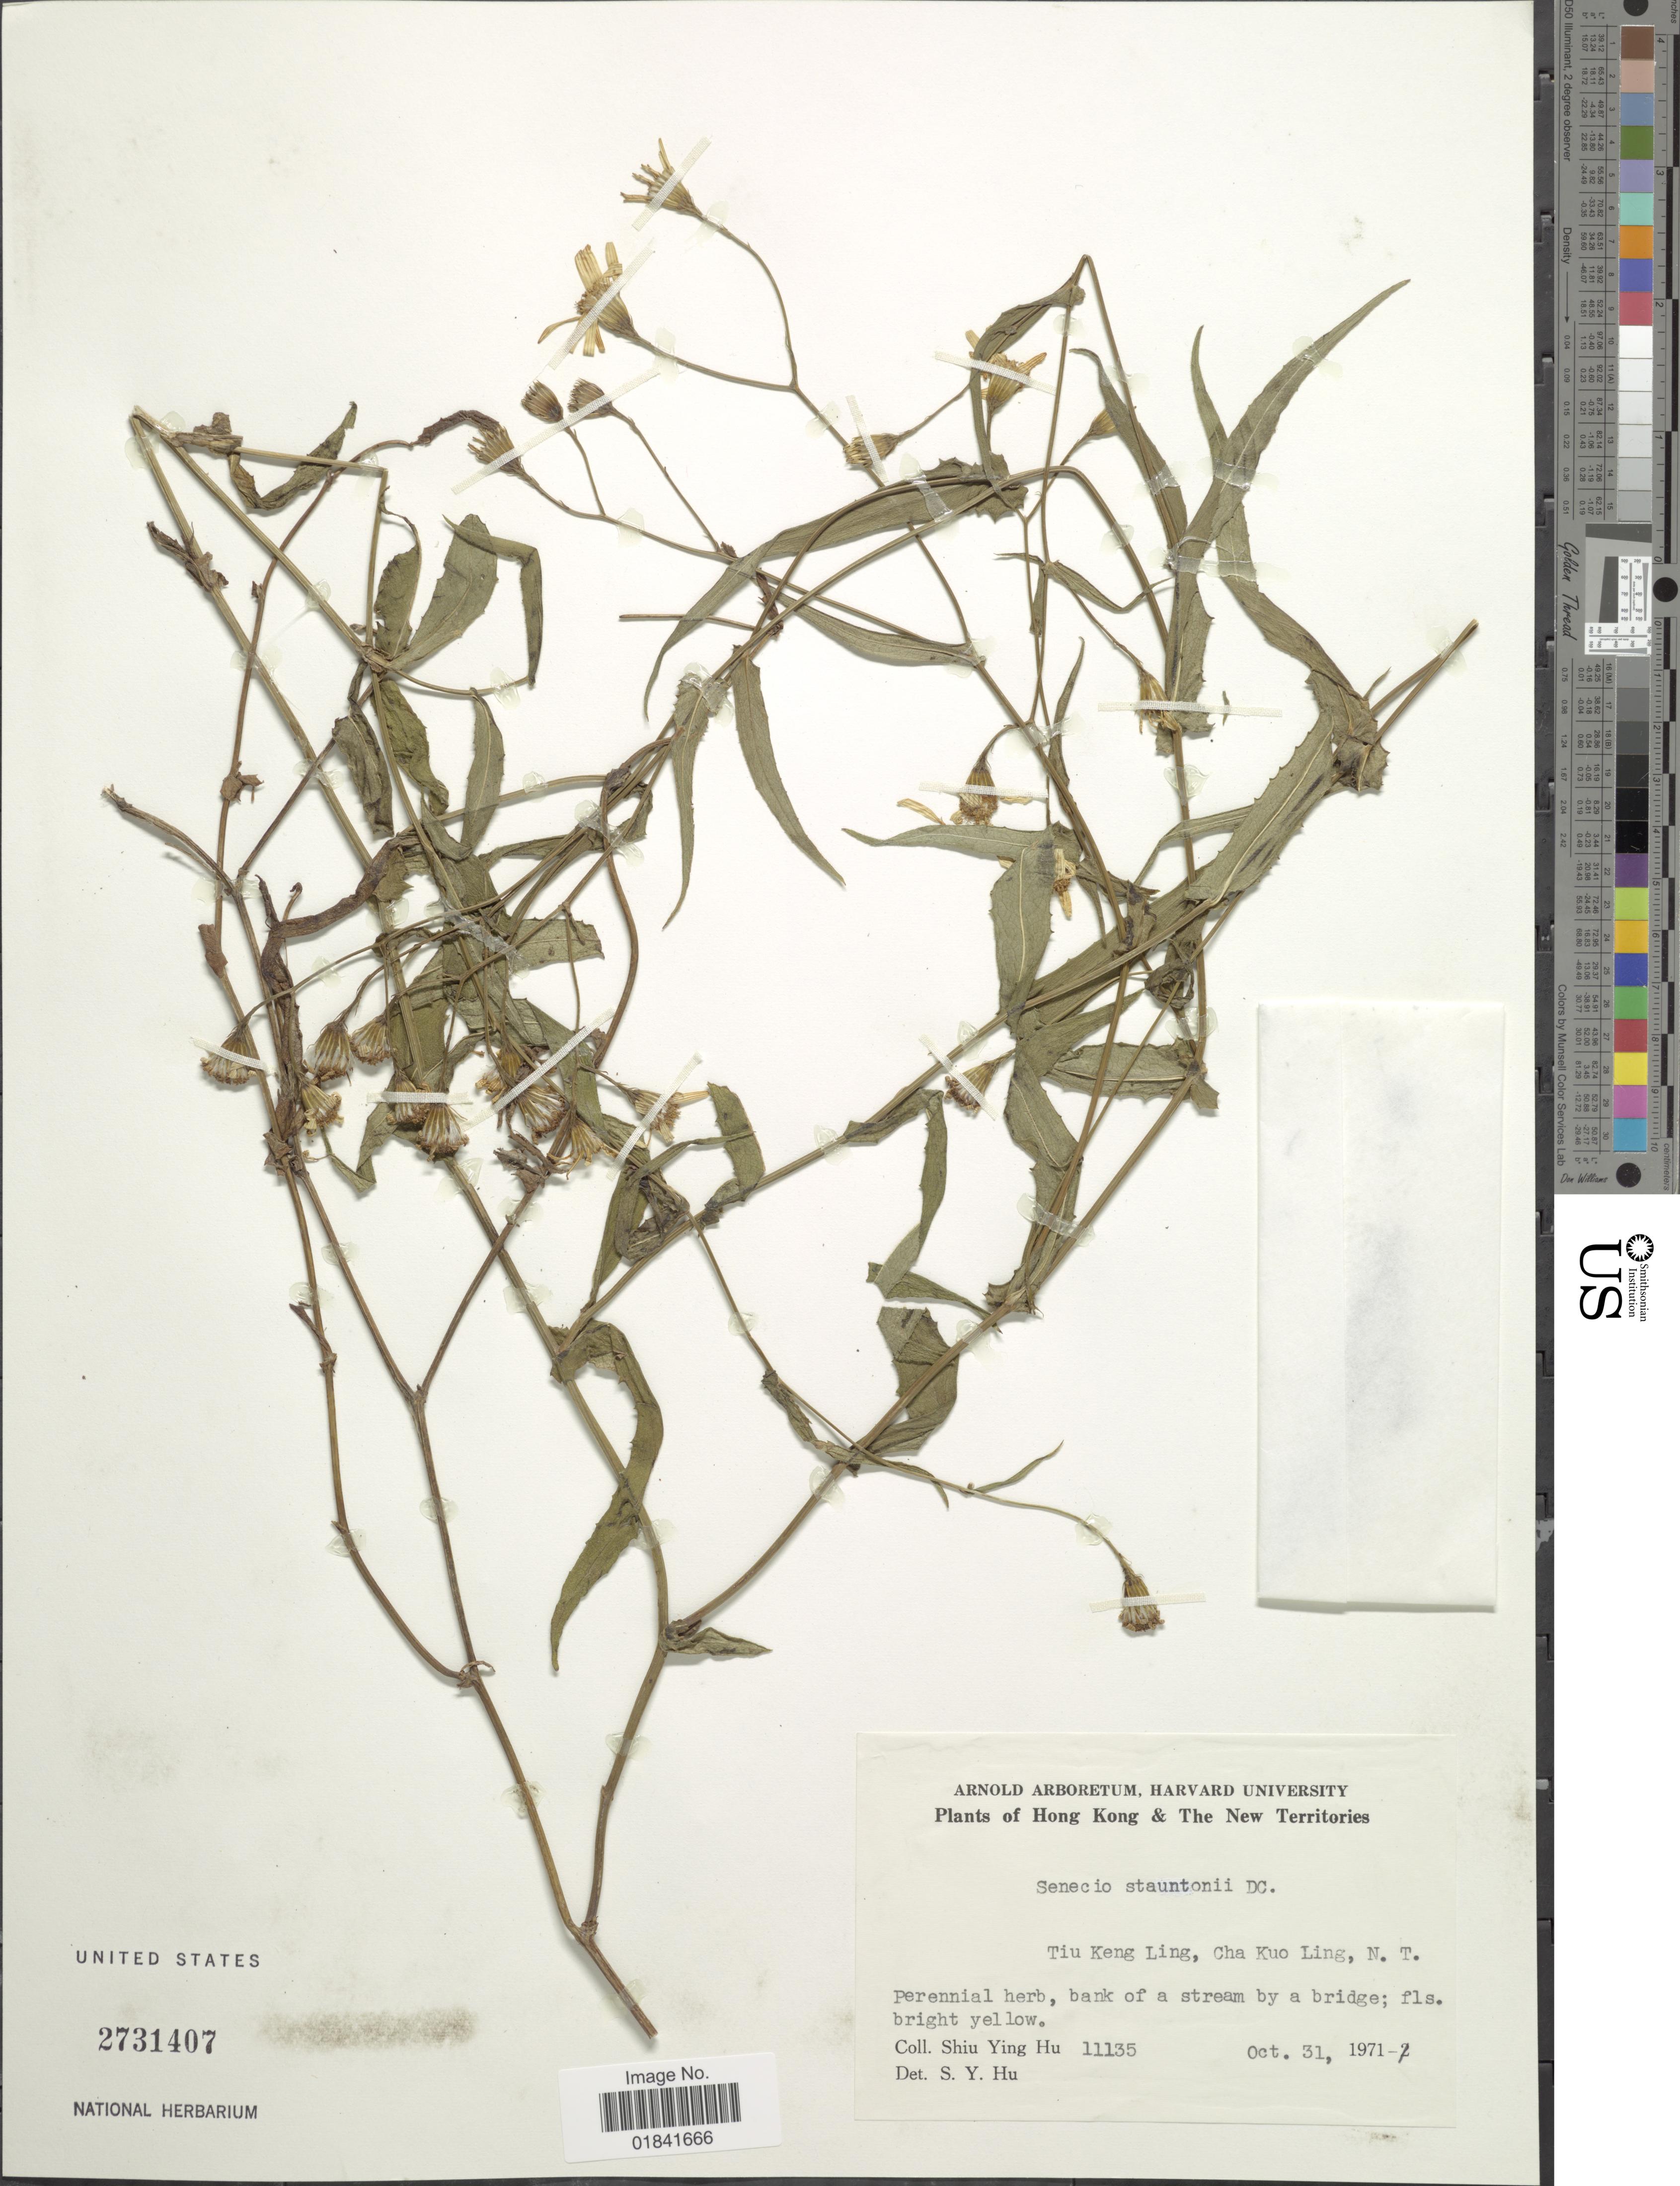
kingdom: Plantae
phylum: Tracheophyta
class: Magnoliopsida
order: Asterales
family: Asteraceae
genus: Senecio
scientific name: Senecio stauntonii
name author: DC.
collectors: S. Y. Hu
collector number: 11135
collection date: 1971-10-31/1972-10-31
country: China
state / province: Hong Kong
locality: The New Territories, Tiu Keng Ling, Cha Kuo Ling, N.T.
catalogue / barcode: US 2731407